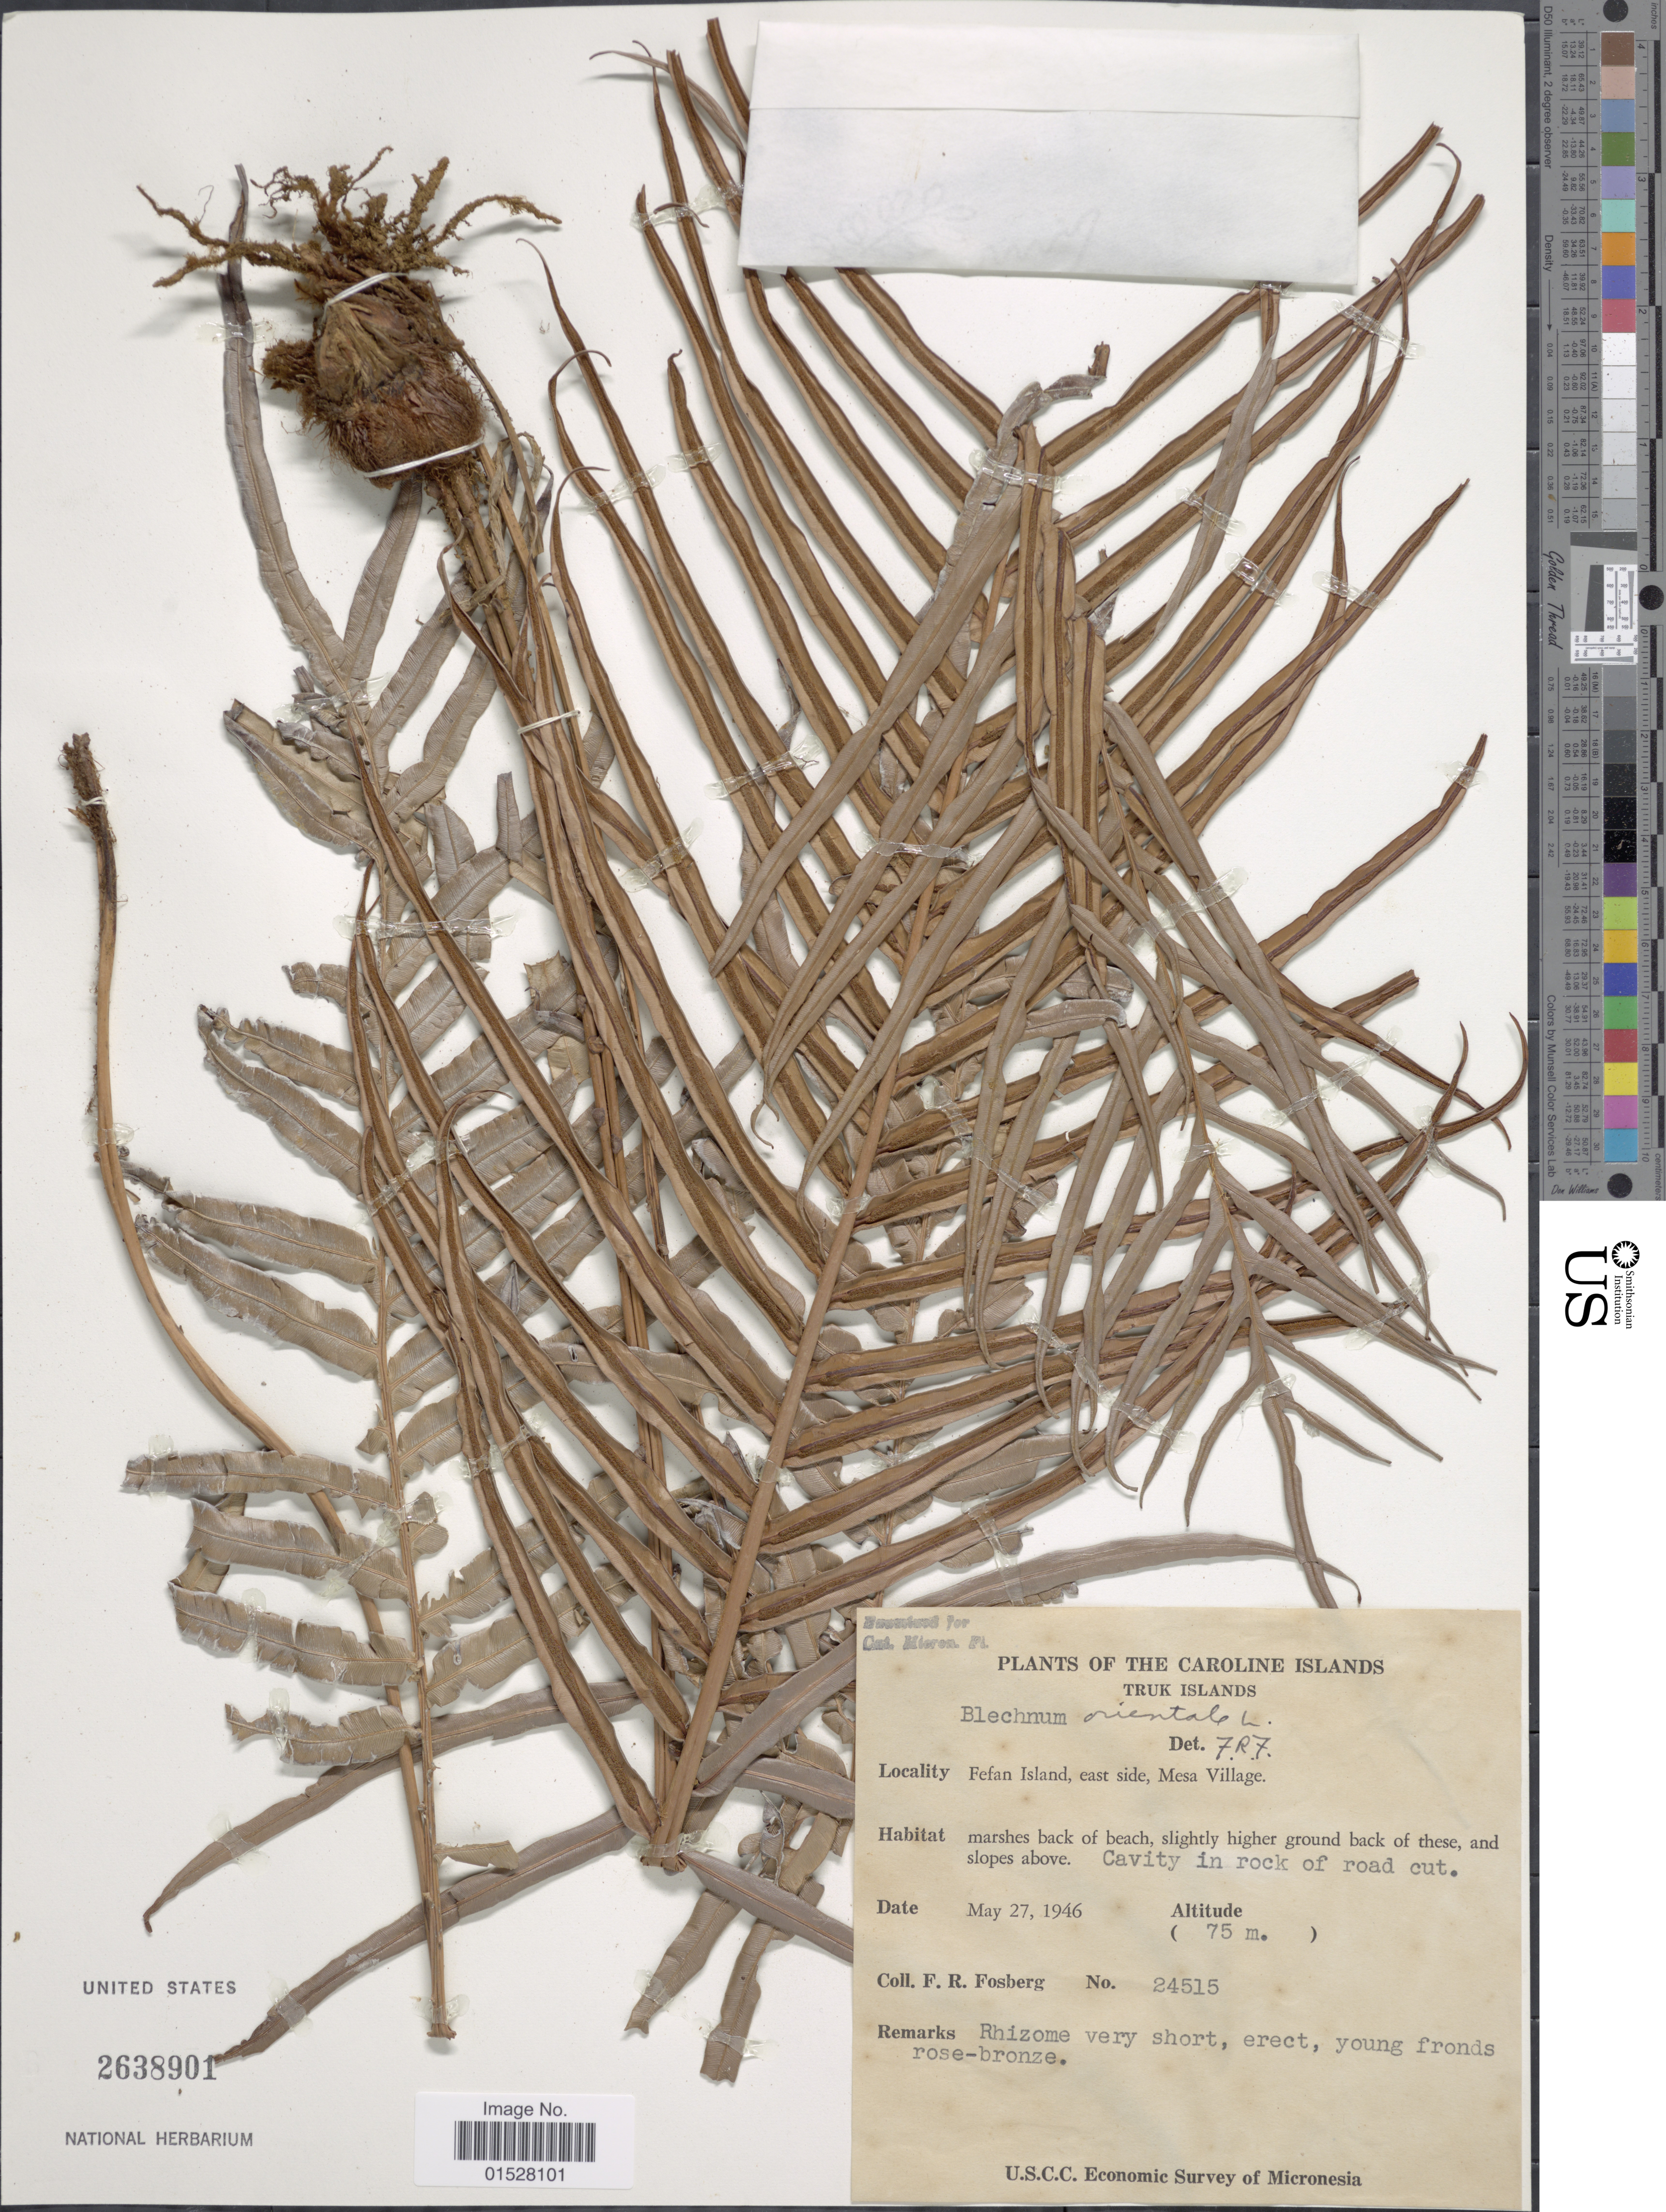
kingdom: Plantae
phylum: Tracheophyta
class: Polypodiopsida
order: Polypodiales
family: Blechnaceae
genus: Blechnum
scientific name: Blechnum orientale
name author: L.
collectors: F. R. Fosberg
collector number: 24515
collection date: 1946-05-27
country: Micronesia, Federated States of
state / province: Truk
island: Fefan [Fefen]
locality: Caroline Islands, Fefan Island, east side, Mesa Village.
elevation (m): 75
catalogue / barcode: US 2638901